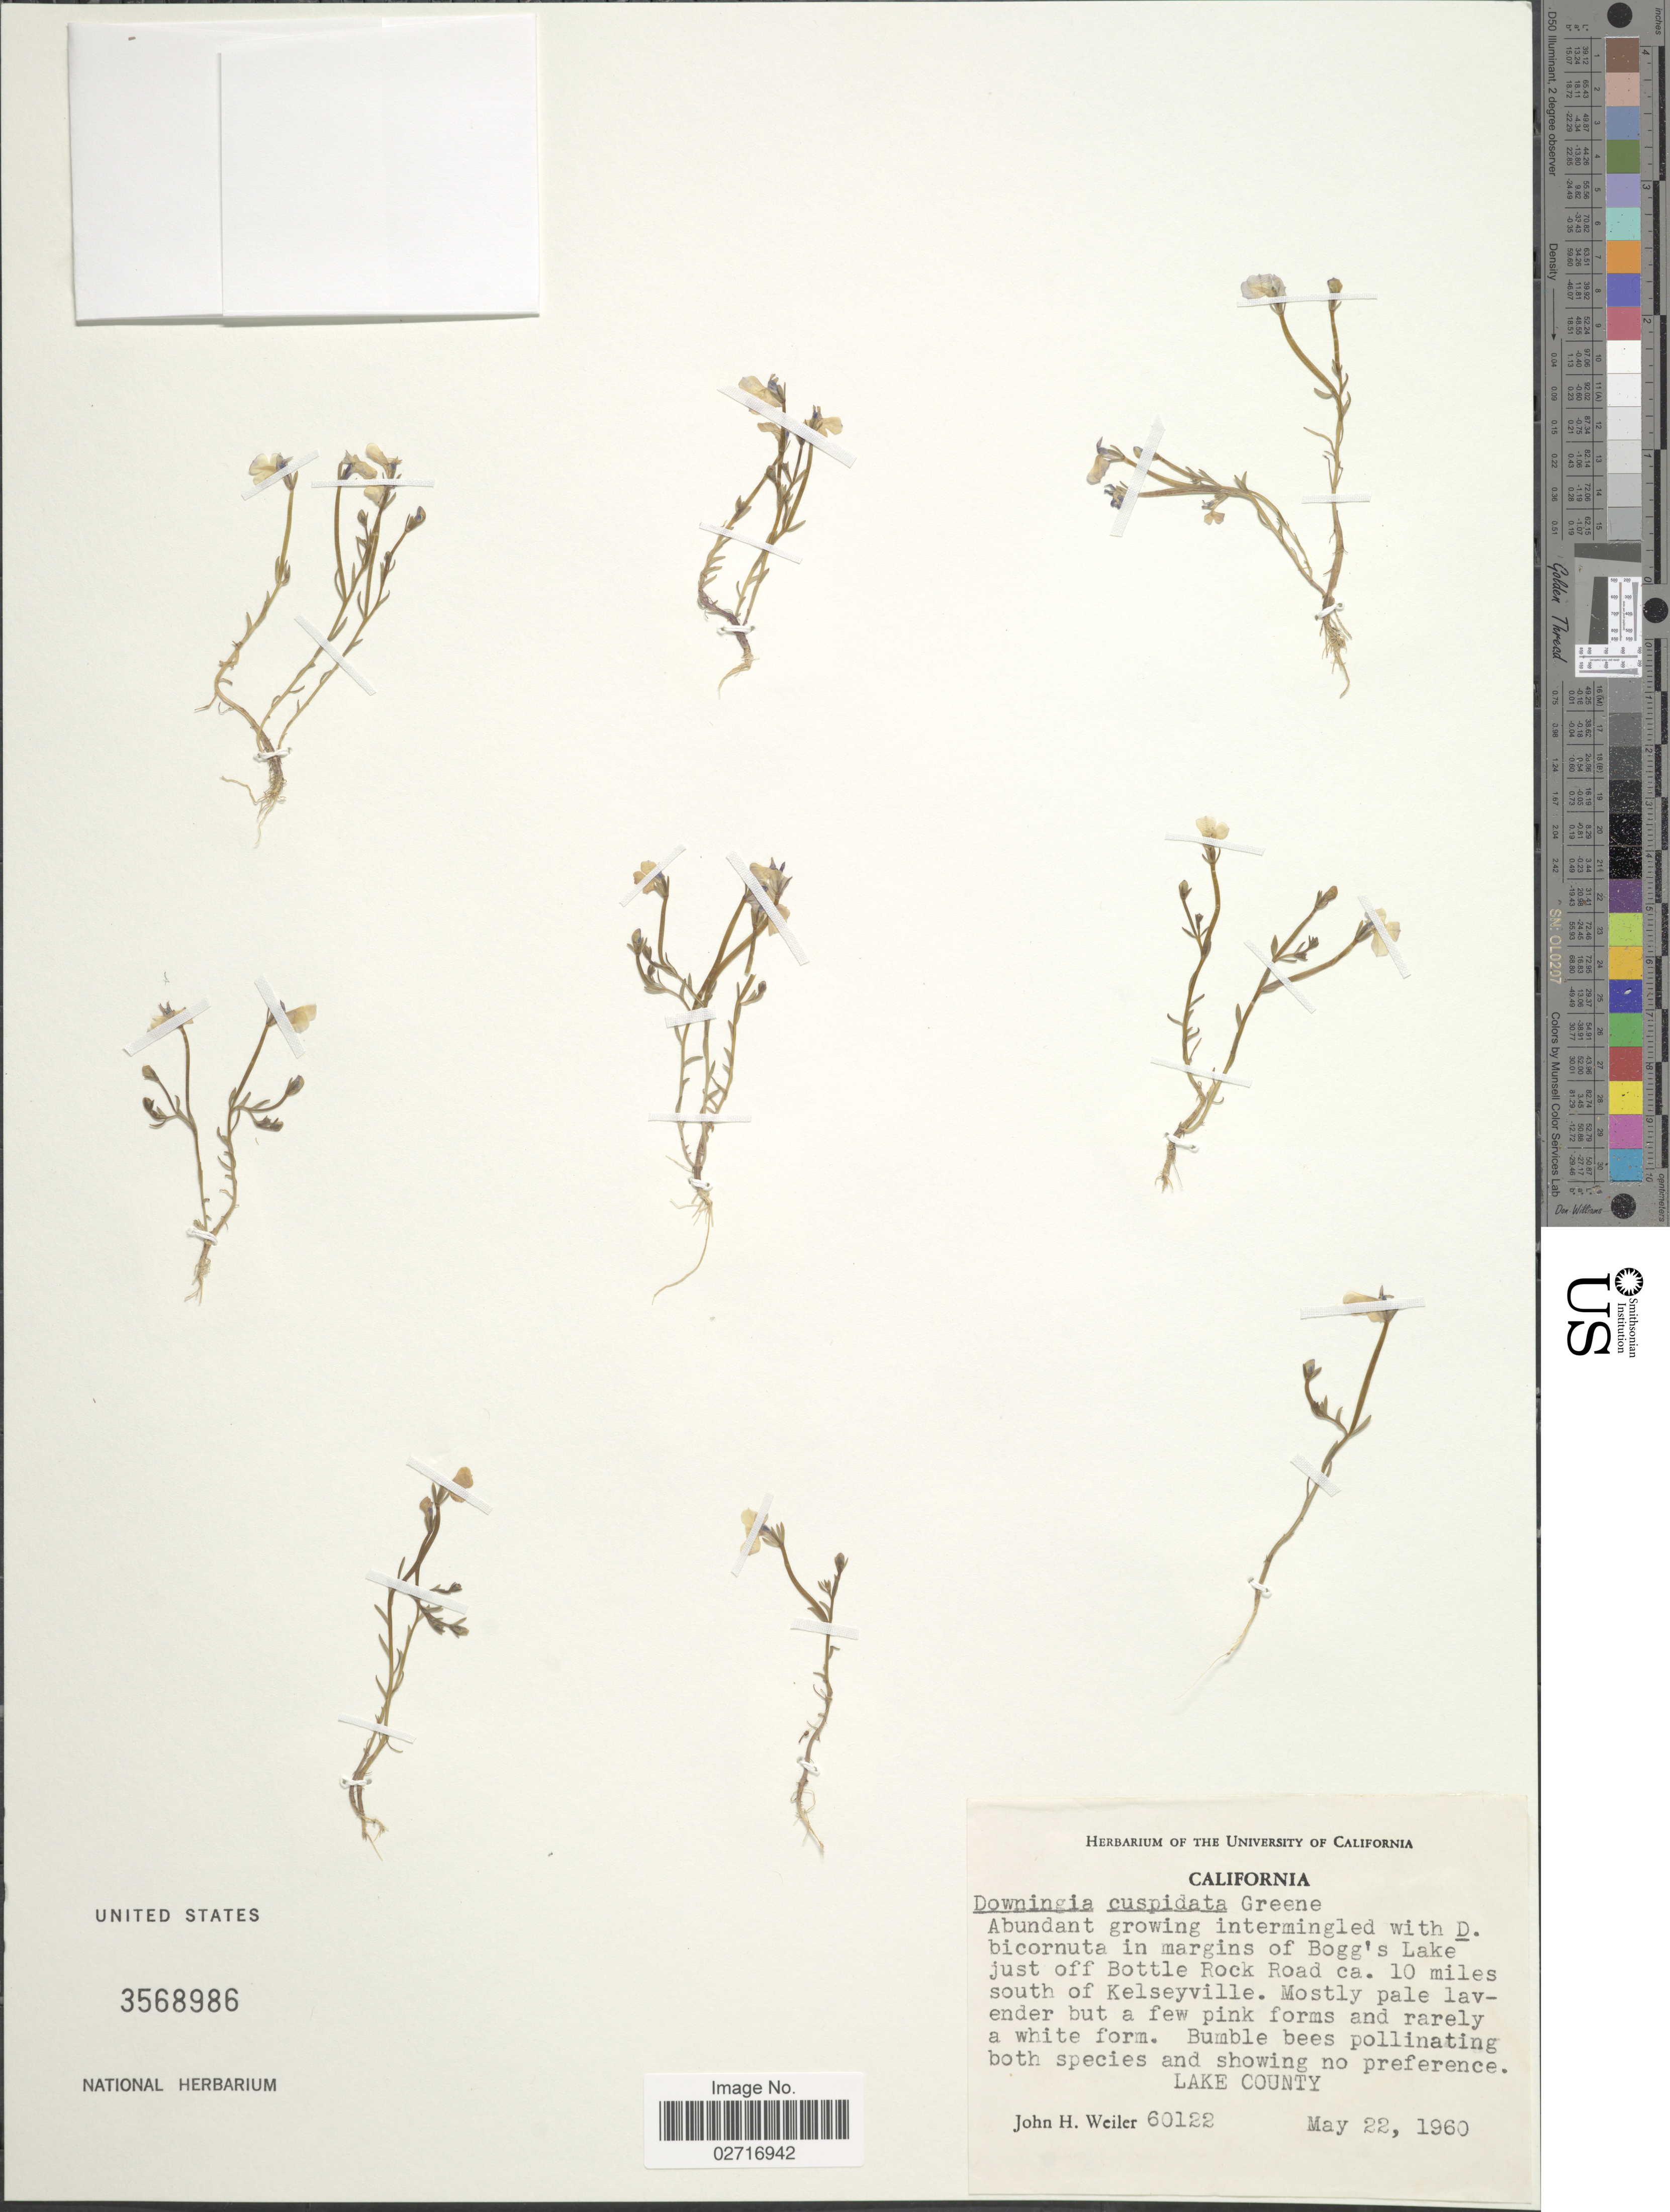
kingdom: Plantae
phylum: Tracheophyta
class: Magnoliopsida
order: Asterales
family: Campanulaceae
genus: Downingia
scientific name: Downingia cuspidata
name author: (Greene) Rattan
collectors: J. H. Weiler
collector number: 60122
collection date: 1960-05-22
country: United States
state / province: California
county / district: Lake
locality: Abundant growing intermingled with D. bicornuta in margins of Bogg's Lake just off Bottle Rock Road ca. 10 miles south of Kelseyville. Lake County.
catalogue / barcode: US 3568986